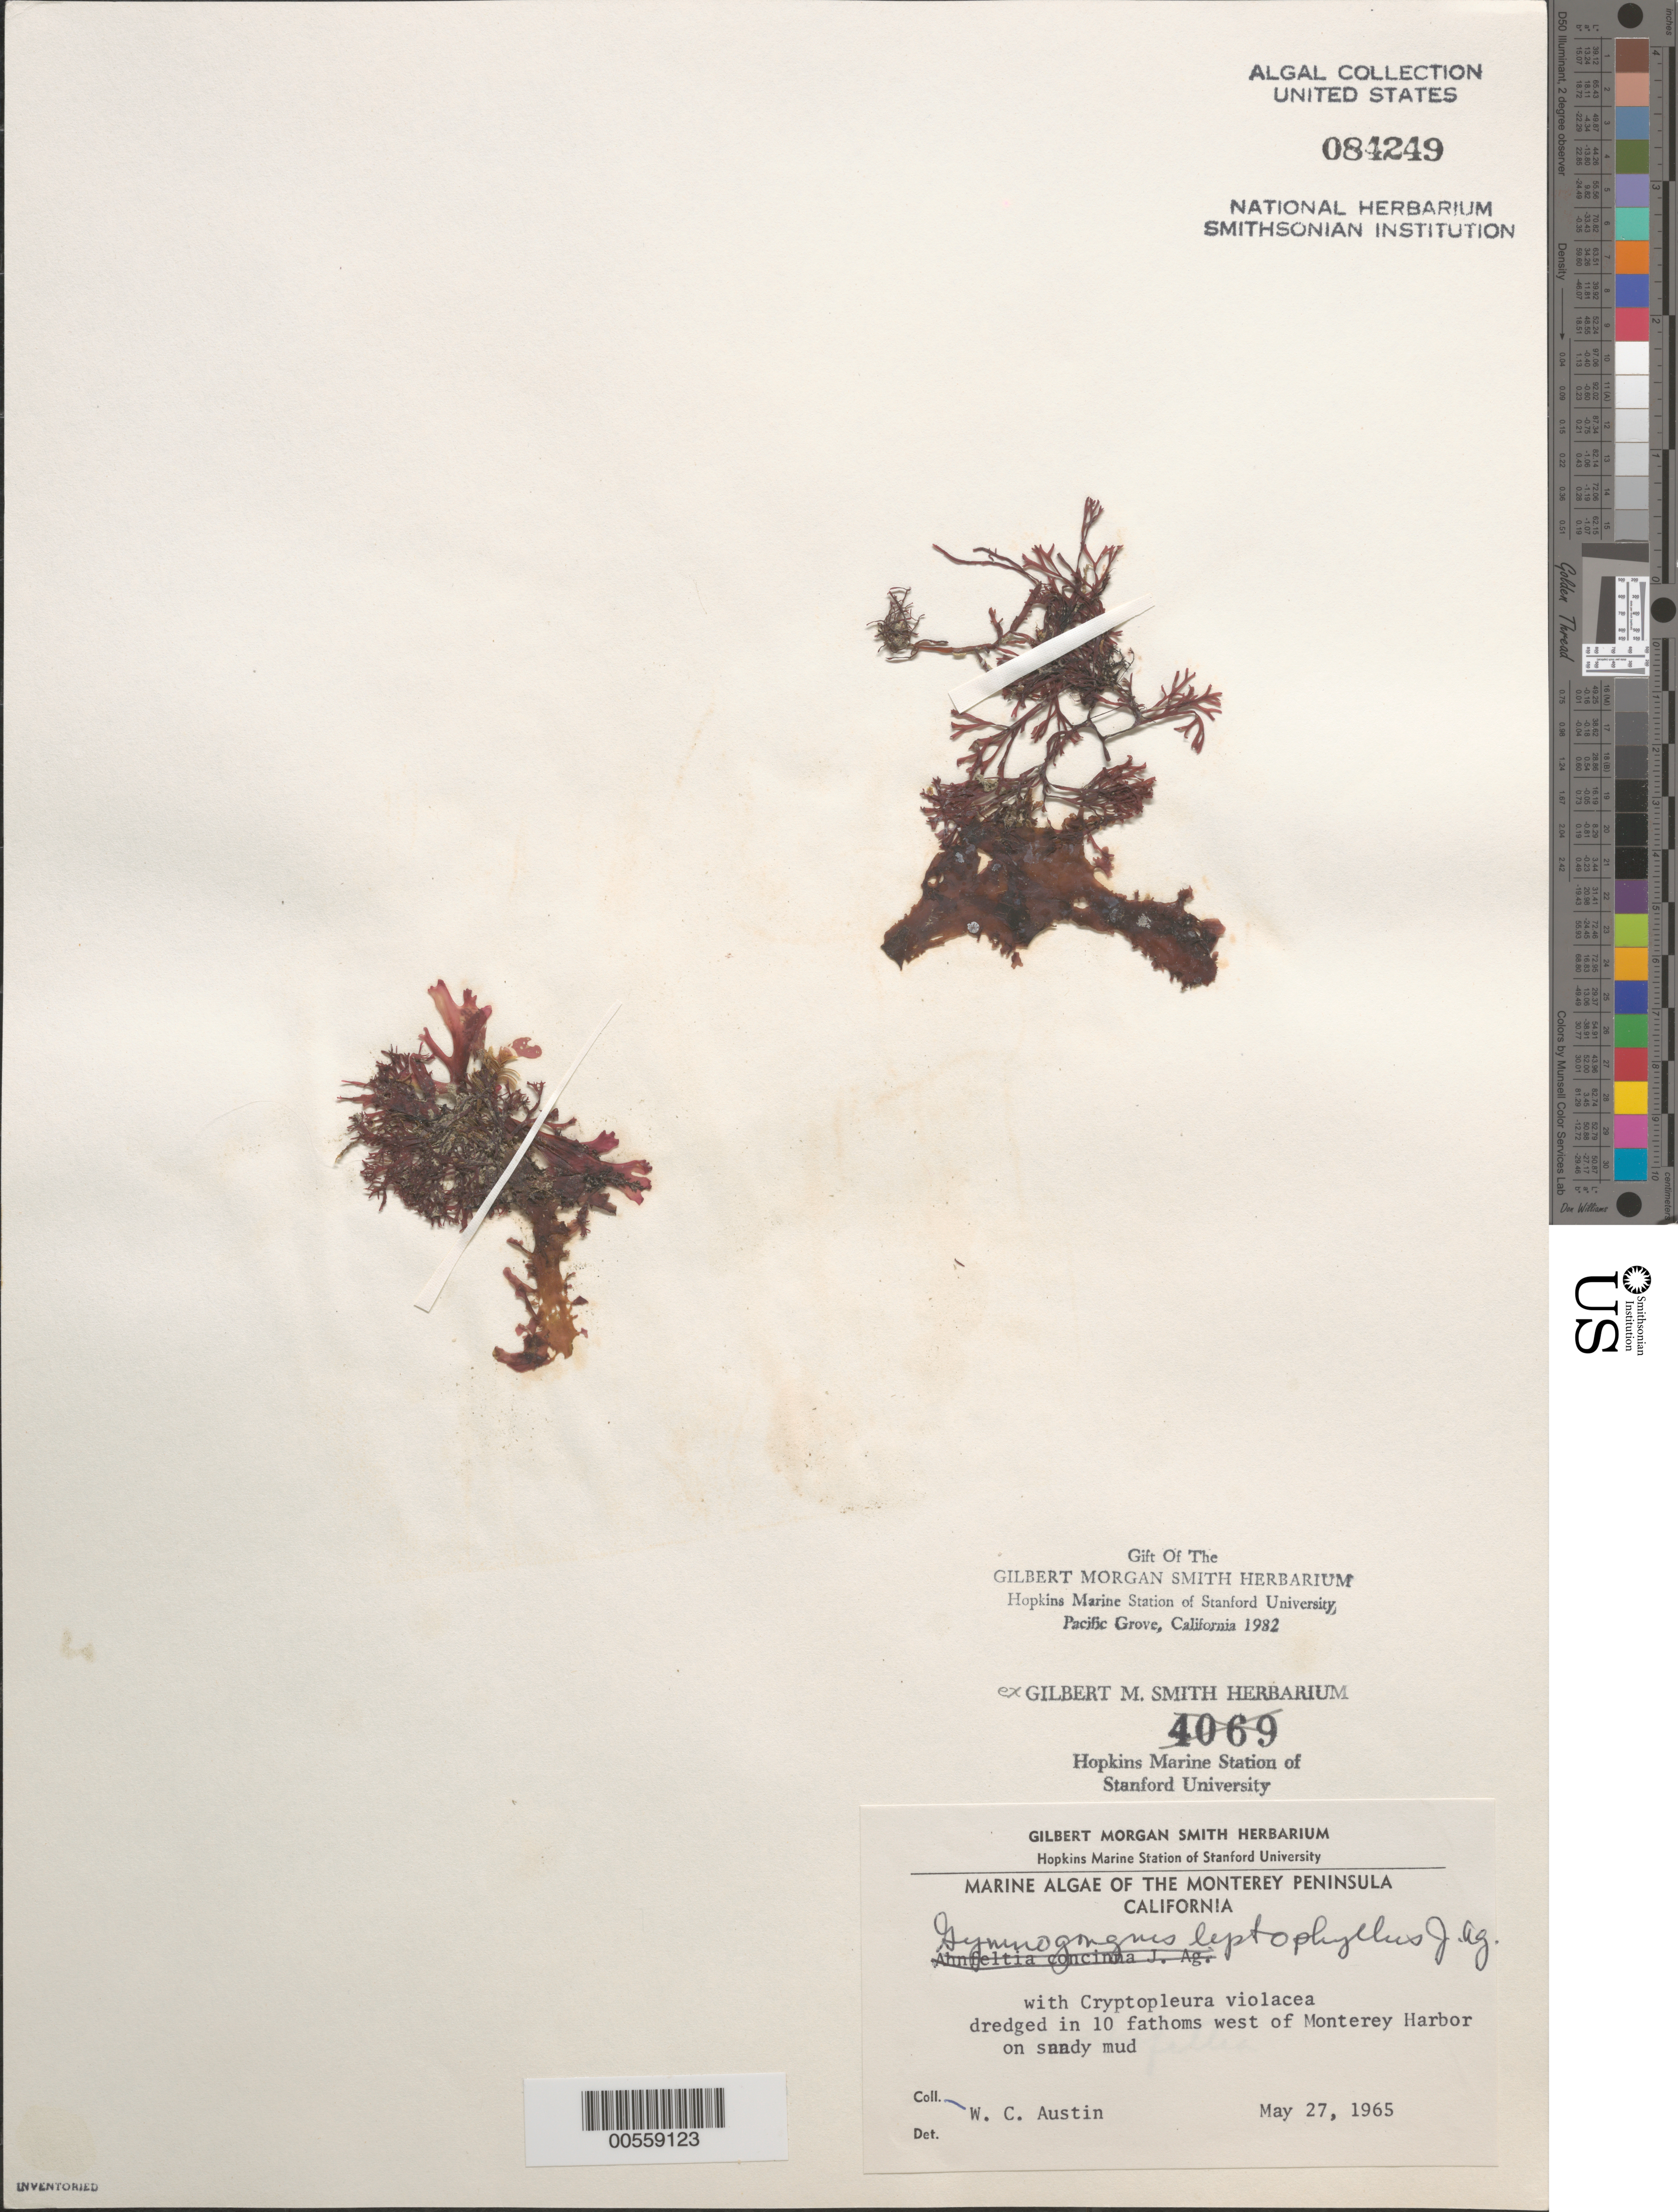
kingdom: Plantae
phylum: Rhodophyta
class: Florideophyceae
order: Gigartinales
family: Phyllophoraceae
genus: Besa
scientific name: Besa leptophylla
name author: (J. Agardh) M.S.Calderon & K.A. Miller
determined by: Algae name updating Project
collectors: W. Austin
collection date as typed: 27 May 1965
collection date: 1965-05-27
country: United States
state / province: California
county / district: Monterey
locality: West of Monterey Harbor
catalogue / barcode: US 84249